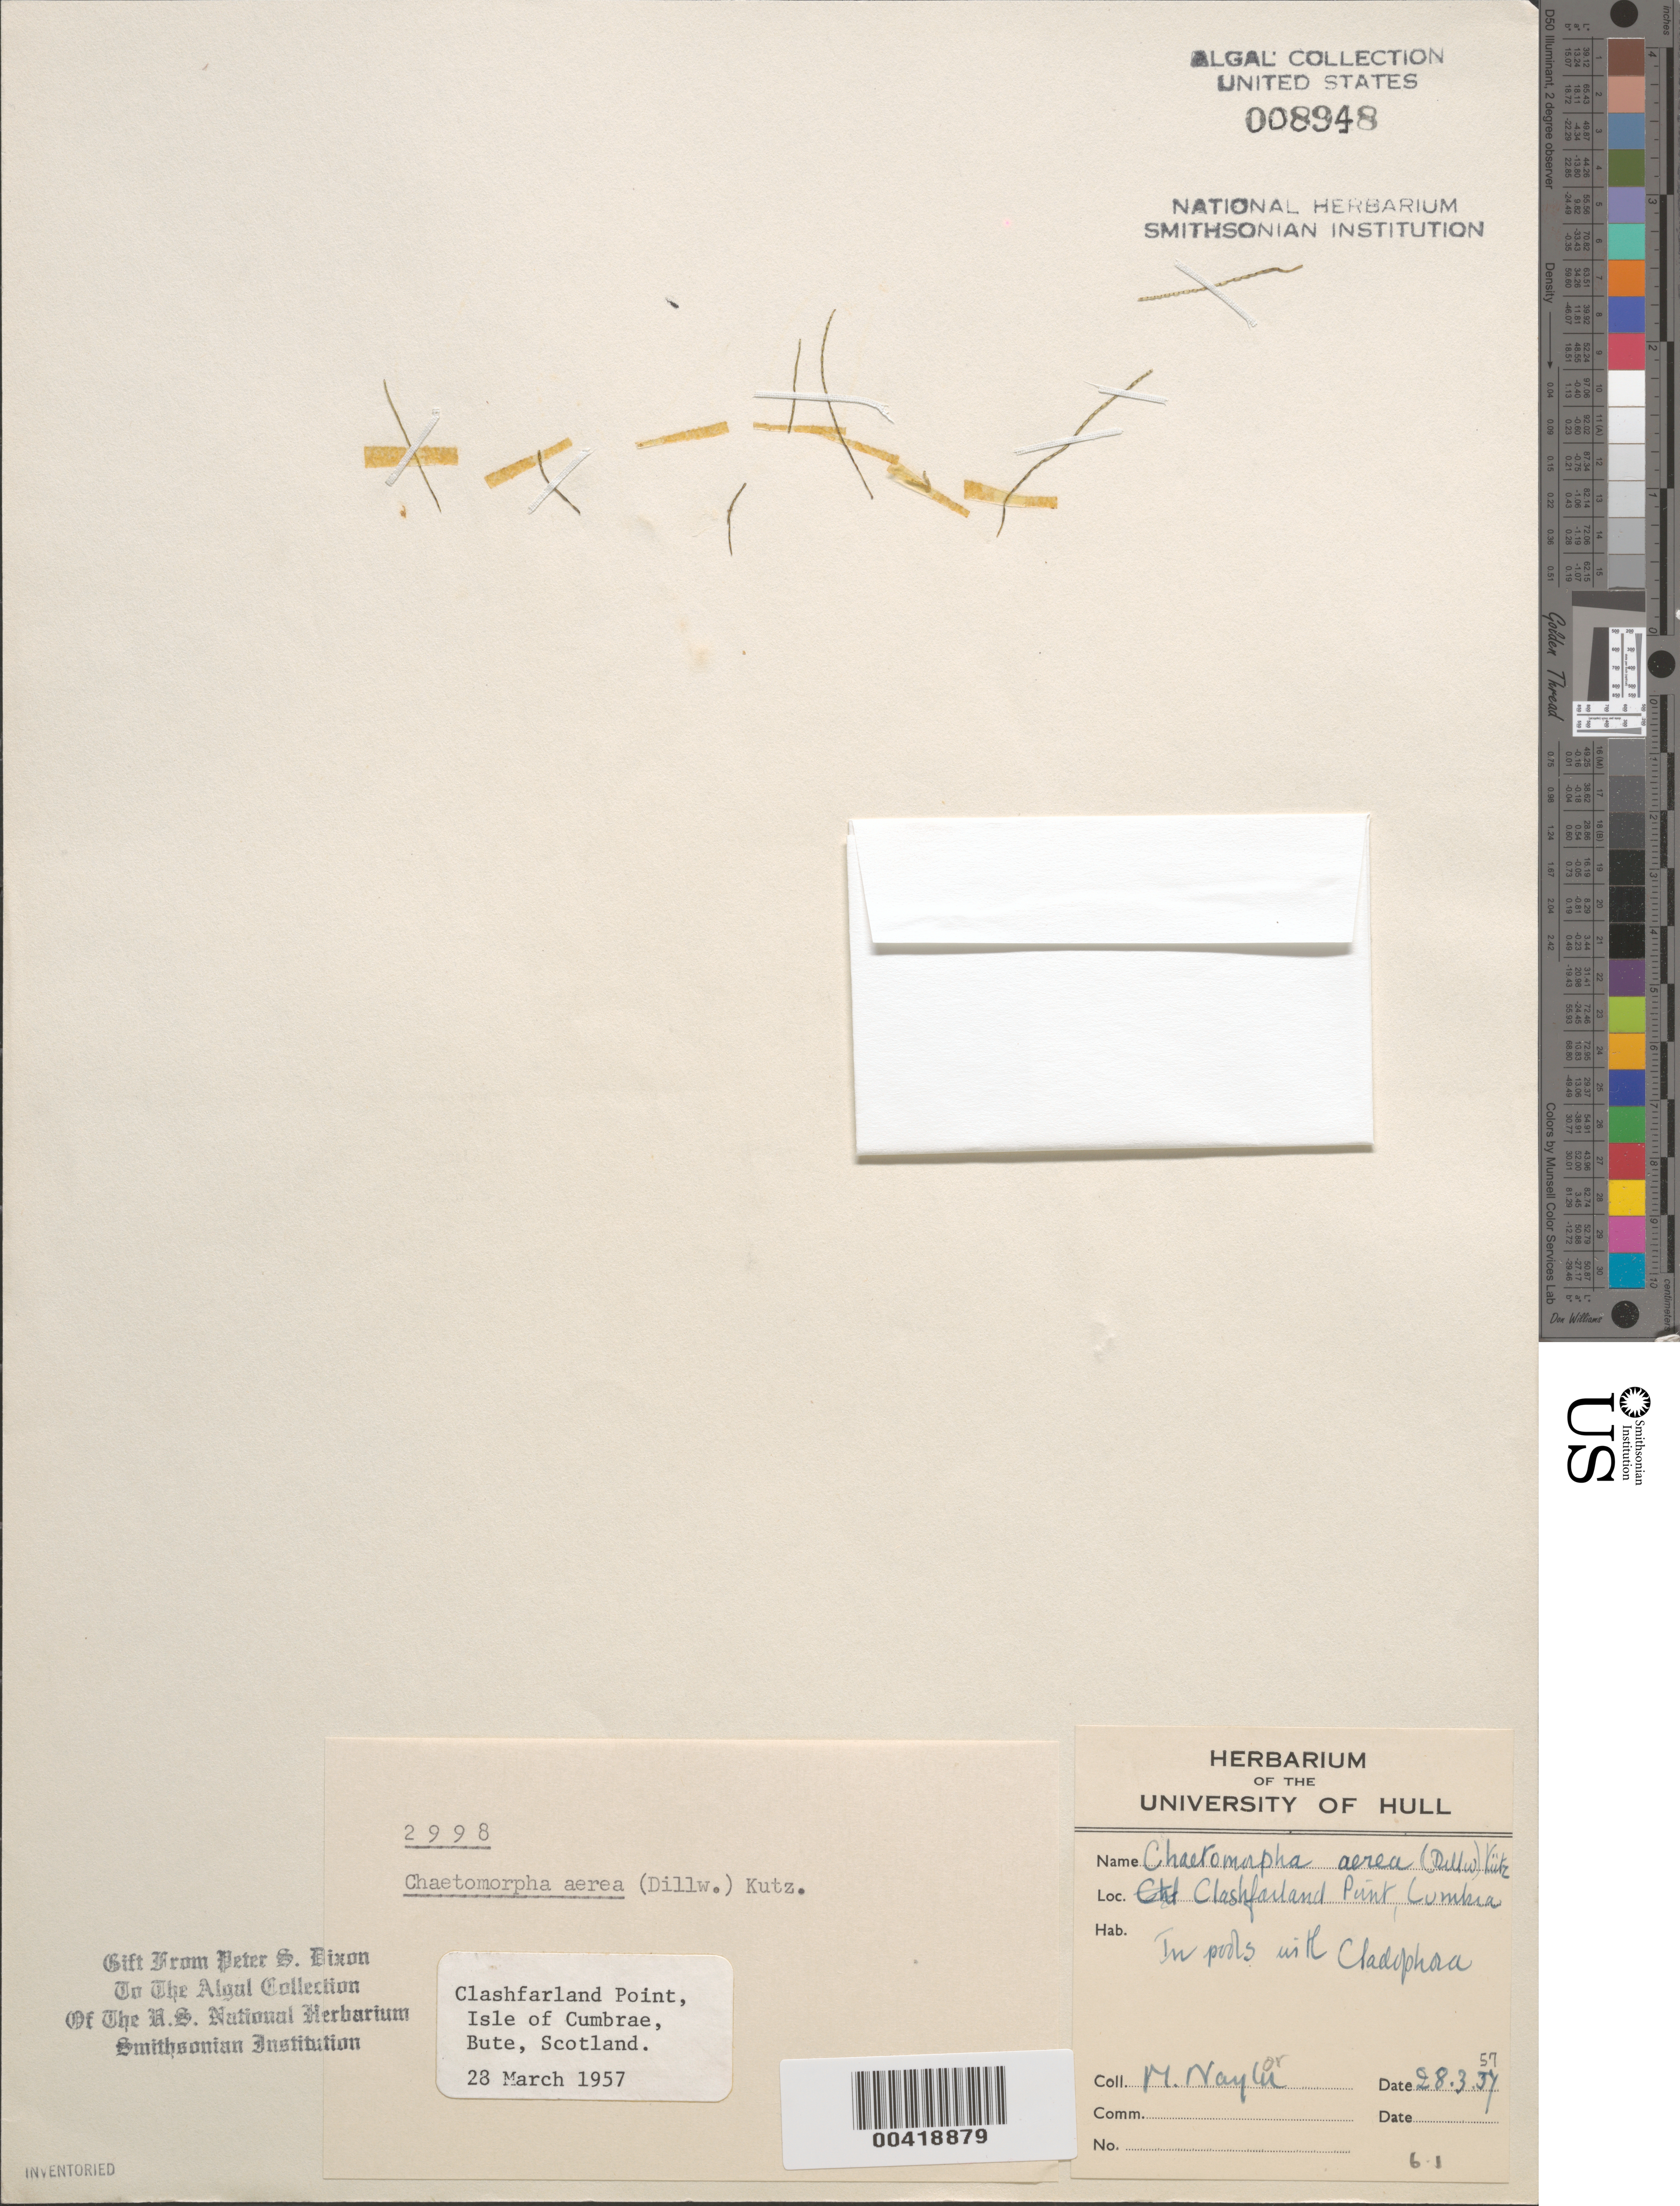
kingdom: Plantae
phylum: Chlorophyta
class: Ulvophyceae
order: Cladophorales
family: Cladophoraceae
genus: Chaetomorpha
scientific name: Chaetomorpha aerea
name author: (Dillwyn) Kütz.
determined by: Dixon, P. S.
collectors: M. Roberts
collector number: PSD 2998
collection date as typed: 28 Mar 1957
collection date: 1957-03-28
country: United Kingdom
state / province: Scotland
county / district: North Ayrshire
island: Great Cumbrae Island (Isle of Cumbrae)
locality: Clashfarland Point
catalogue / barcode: US 8948